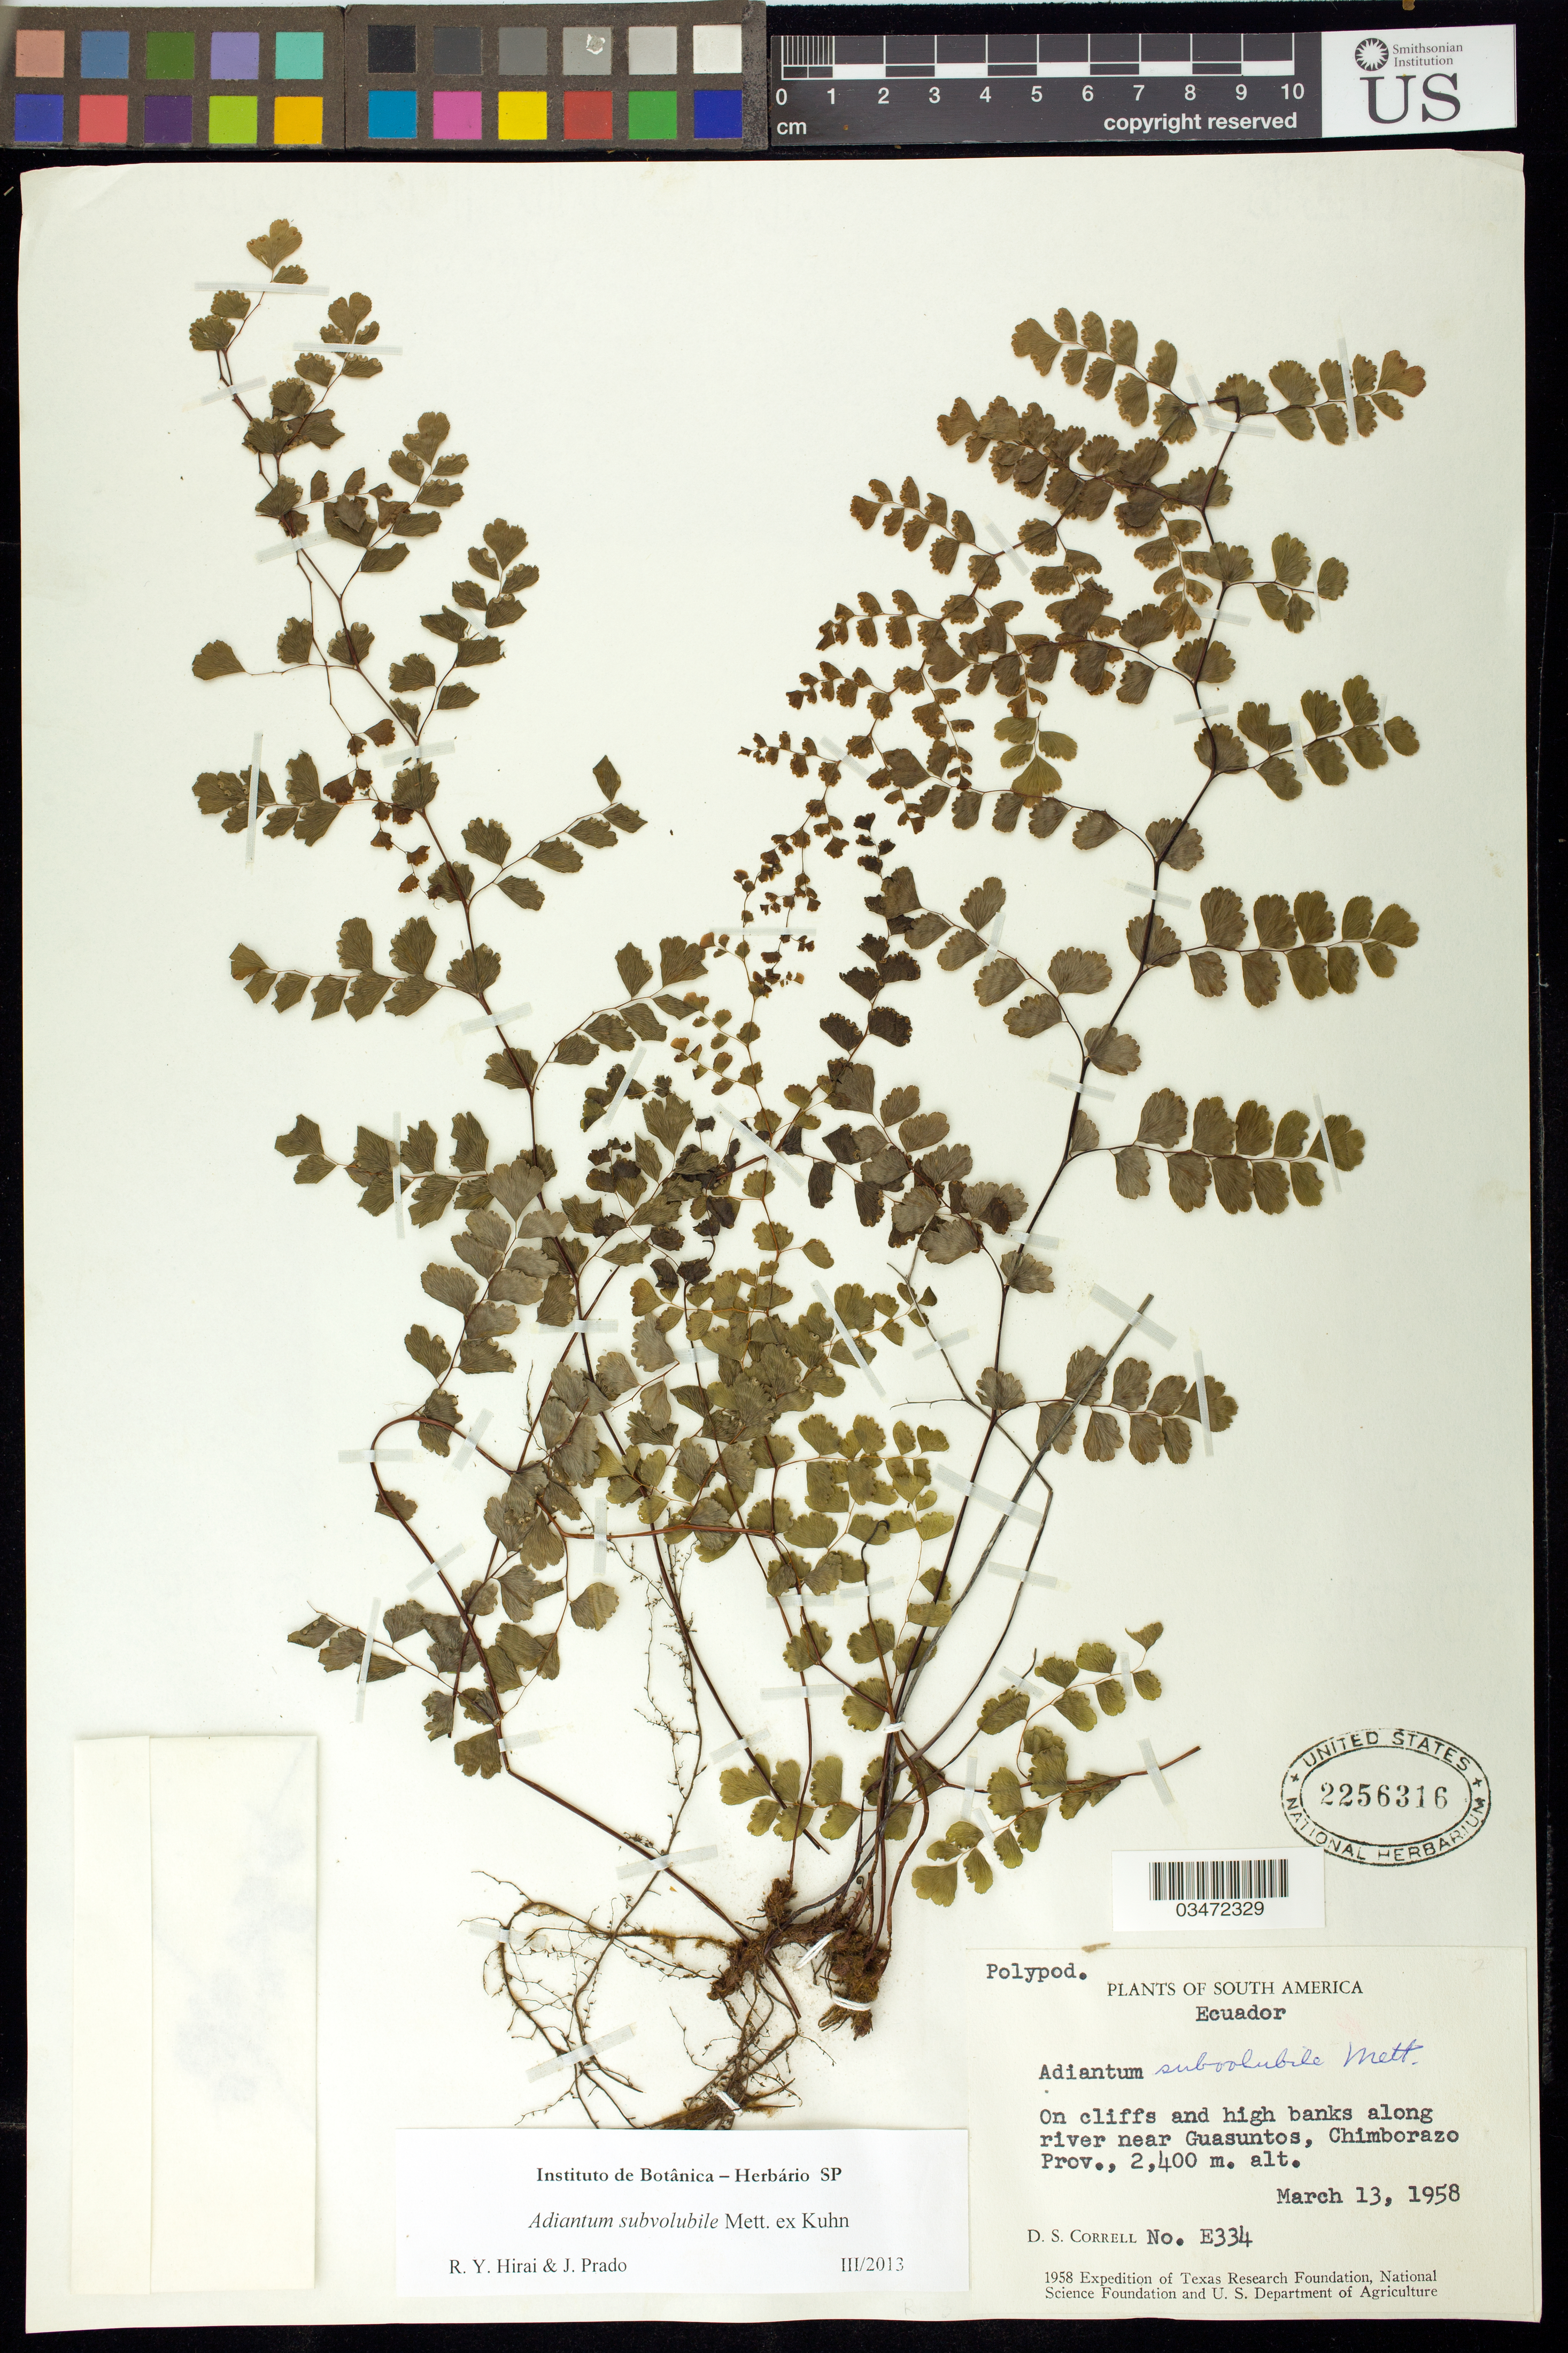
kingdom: Plantae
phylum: Tracheophyta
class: Polypodiopsida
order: Polypodiales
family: Pteridaceae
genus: Adiantum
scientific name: Adiantum subvolubile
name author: Mett. ex Kuhn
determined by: Hirzi, R. Y.; Prado, J.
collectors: D. S. Correll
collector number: E334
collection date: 1958-03-13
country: Ecuador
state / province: Chimborazo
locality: Guasuntos, near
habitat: On cliffs and high banks along river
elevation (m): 2400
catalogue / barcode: US 2256316